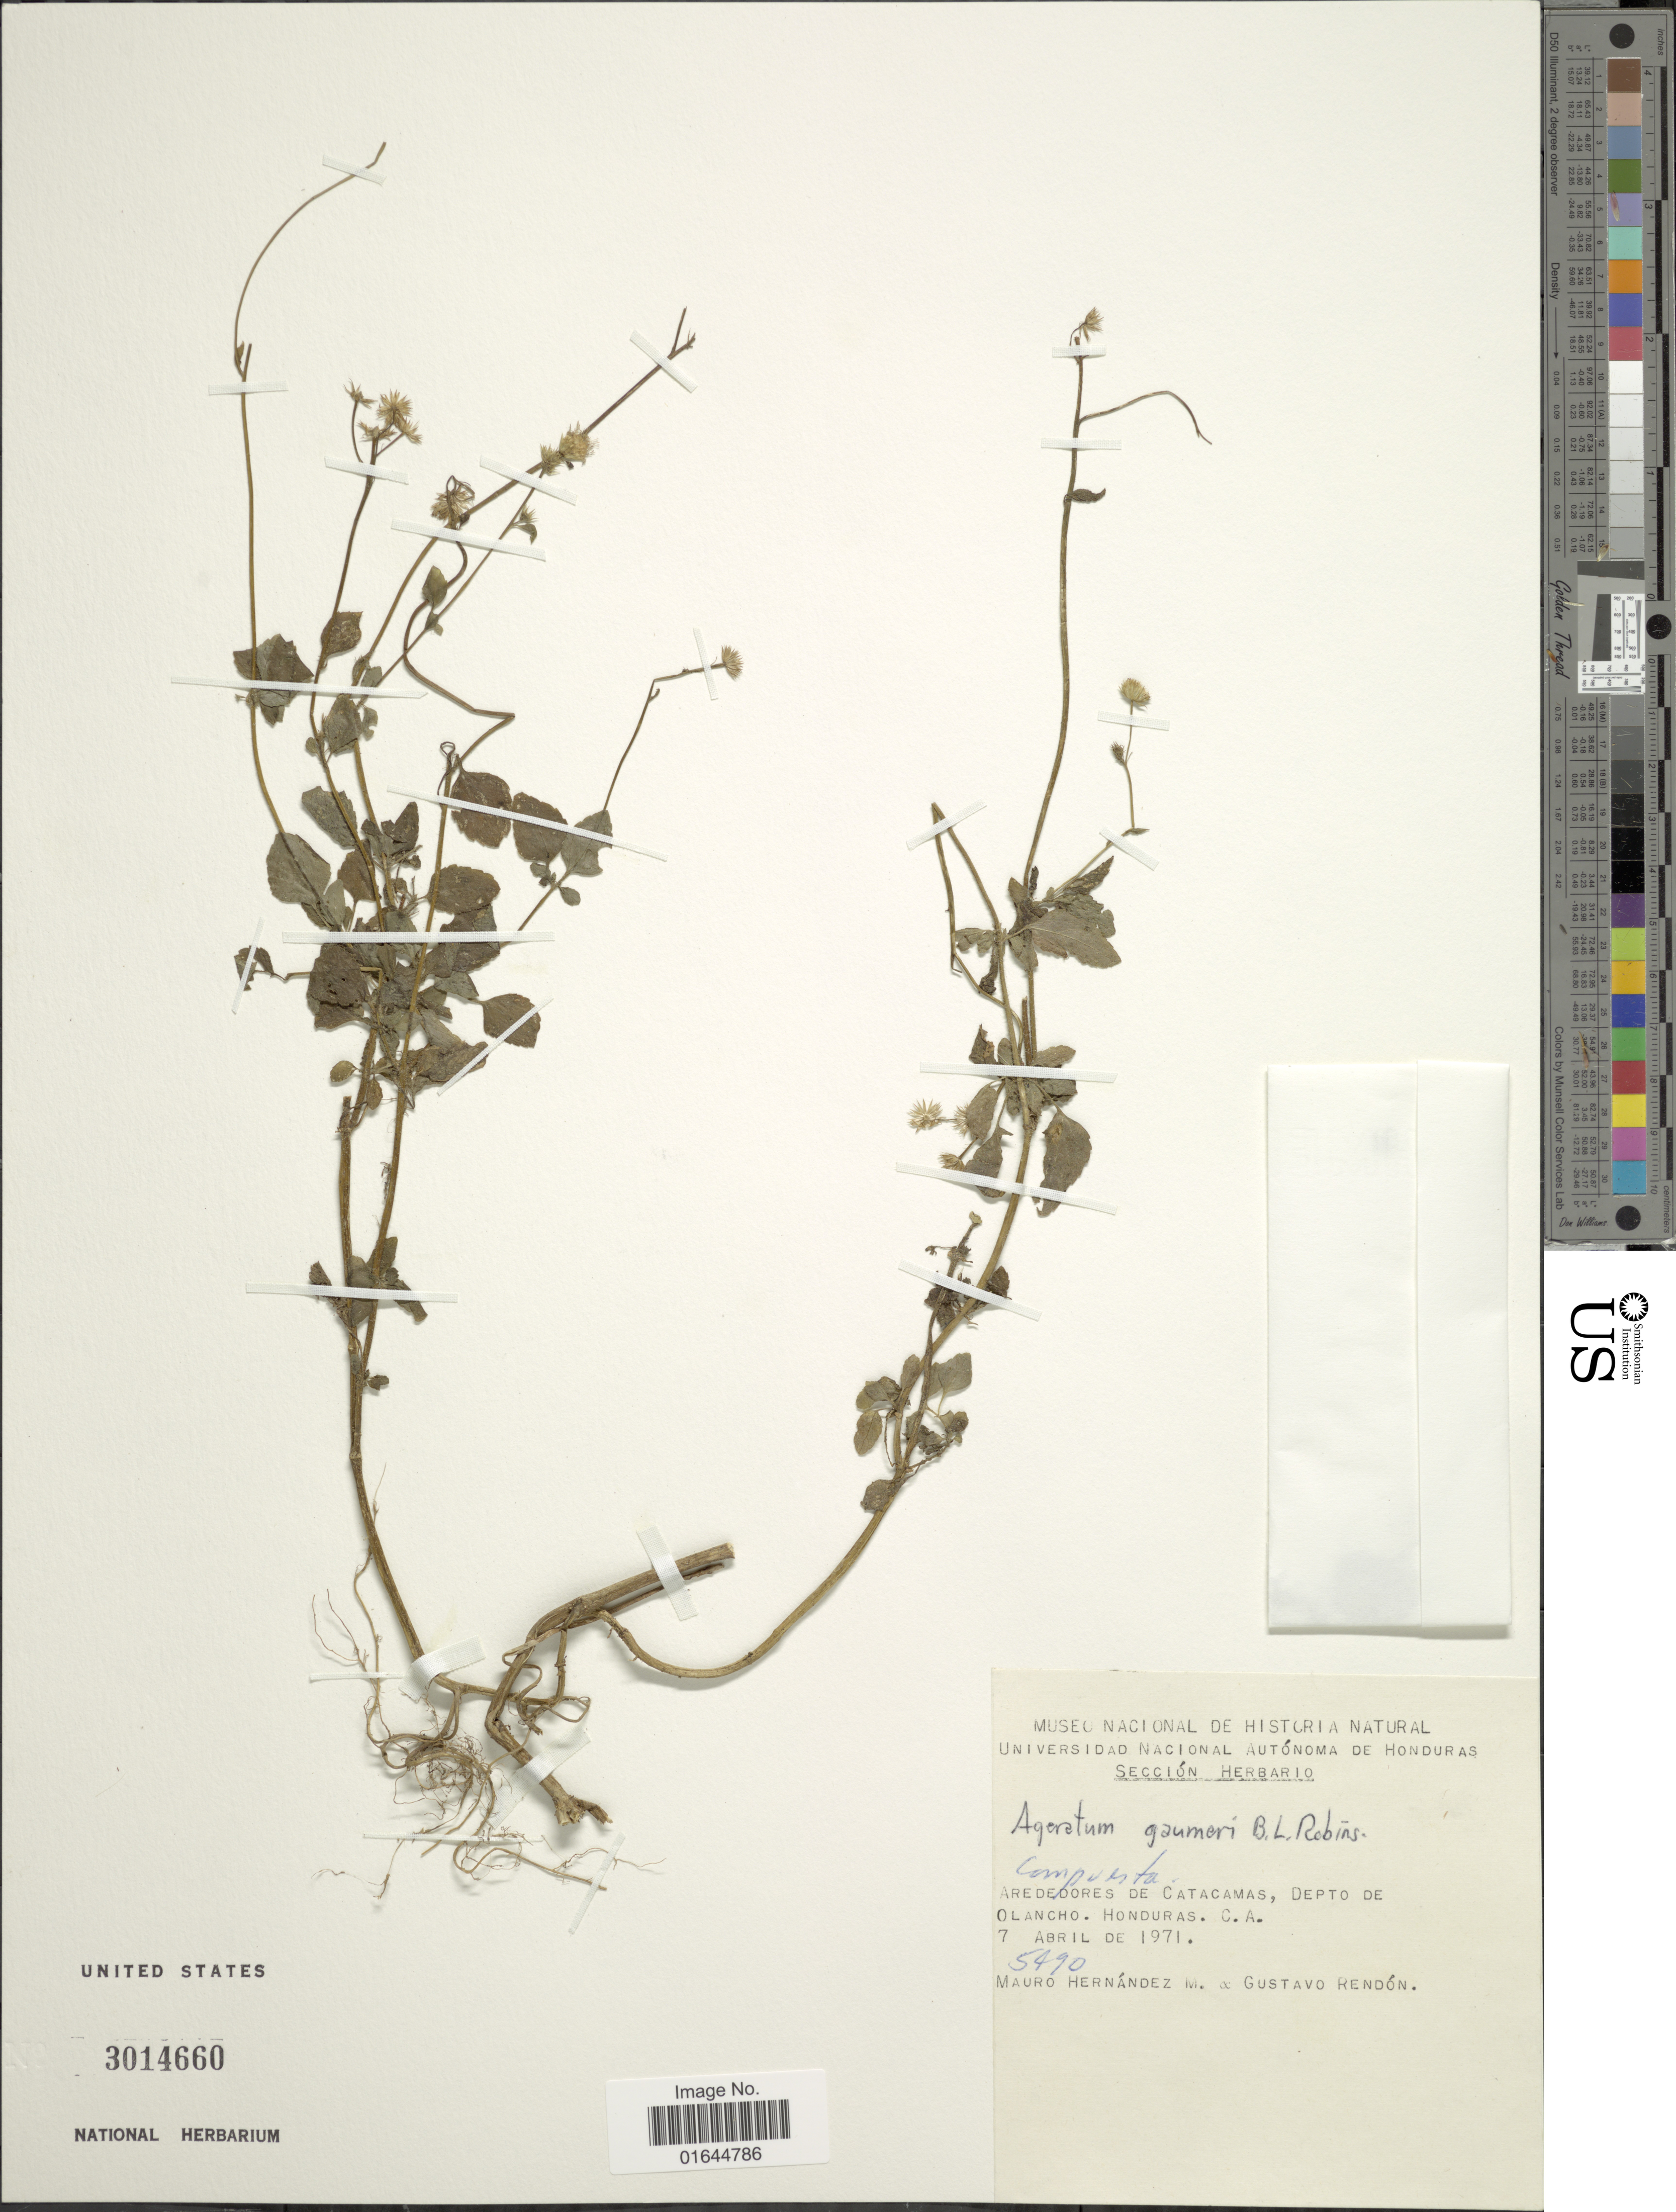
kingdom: Plantae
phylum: Tracheophyta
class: Magnoliopsida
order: Asterales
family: Asteraceae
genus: Ageratum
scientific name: Ageratum gaumeri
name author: B.L. Rob.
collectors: M. Hernandez M. & G. Rendón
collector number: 5490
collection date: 1971-04-07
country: Honduras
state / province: Olancho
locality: Honduras, Arededores de Catacamas, Depto de Olancho.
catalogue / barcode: US 3014660